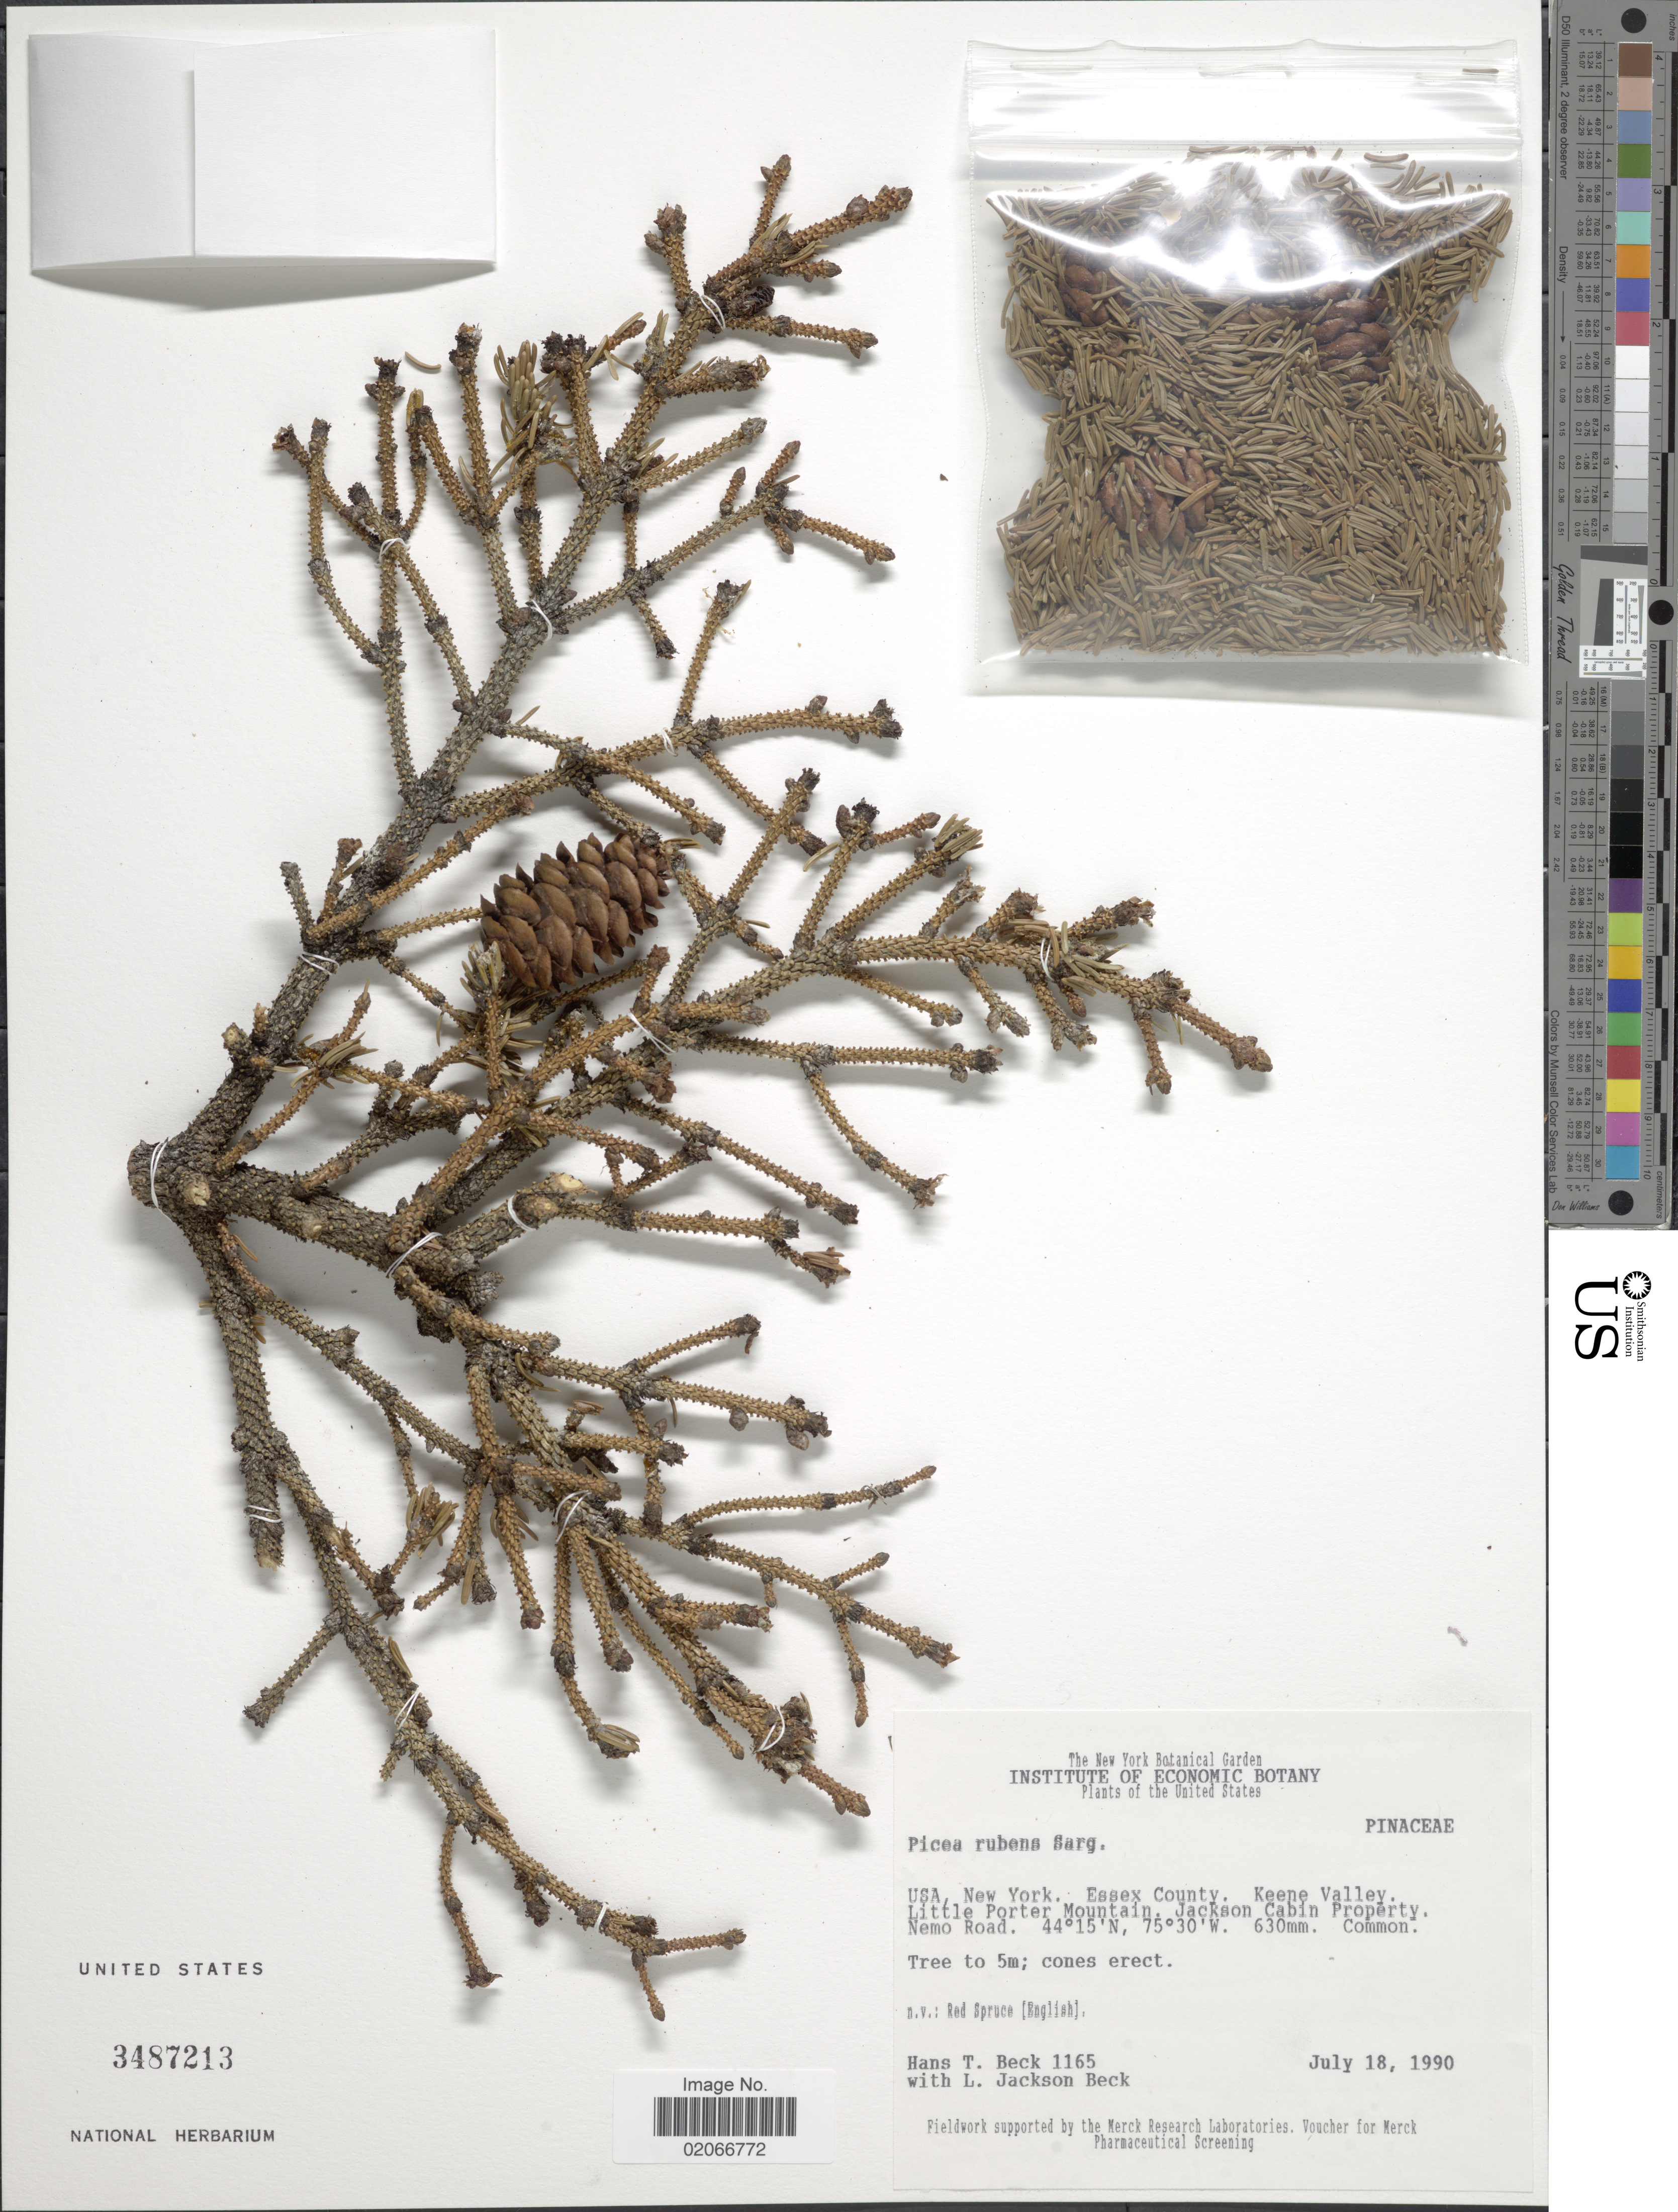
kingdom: Plantae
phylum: Tracheophyta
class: Pinopsida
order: Pinales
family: Pinaceae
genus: Picea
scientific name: Picea rubens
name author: Sarg.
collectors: H. T. Beck & L. J. Beck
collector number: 1165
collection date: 1990-07-18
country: United States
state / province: New York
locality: USA, Essex County, Keene Valley, Little Porter Mountain, Jackson Cabin Property, Nemo Road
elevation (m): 530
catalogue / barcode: US 3487213